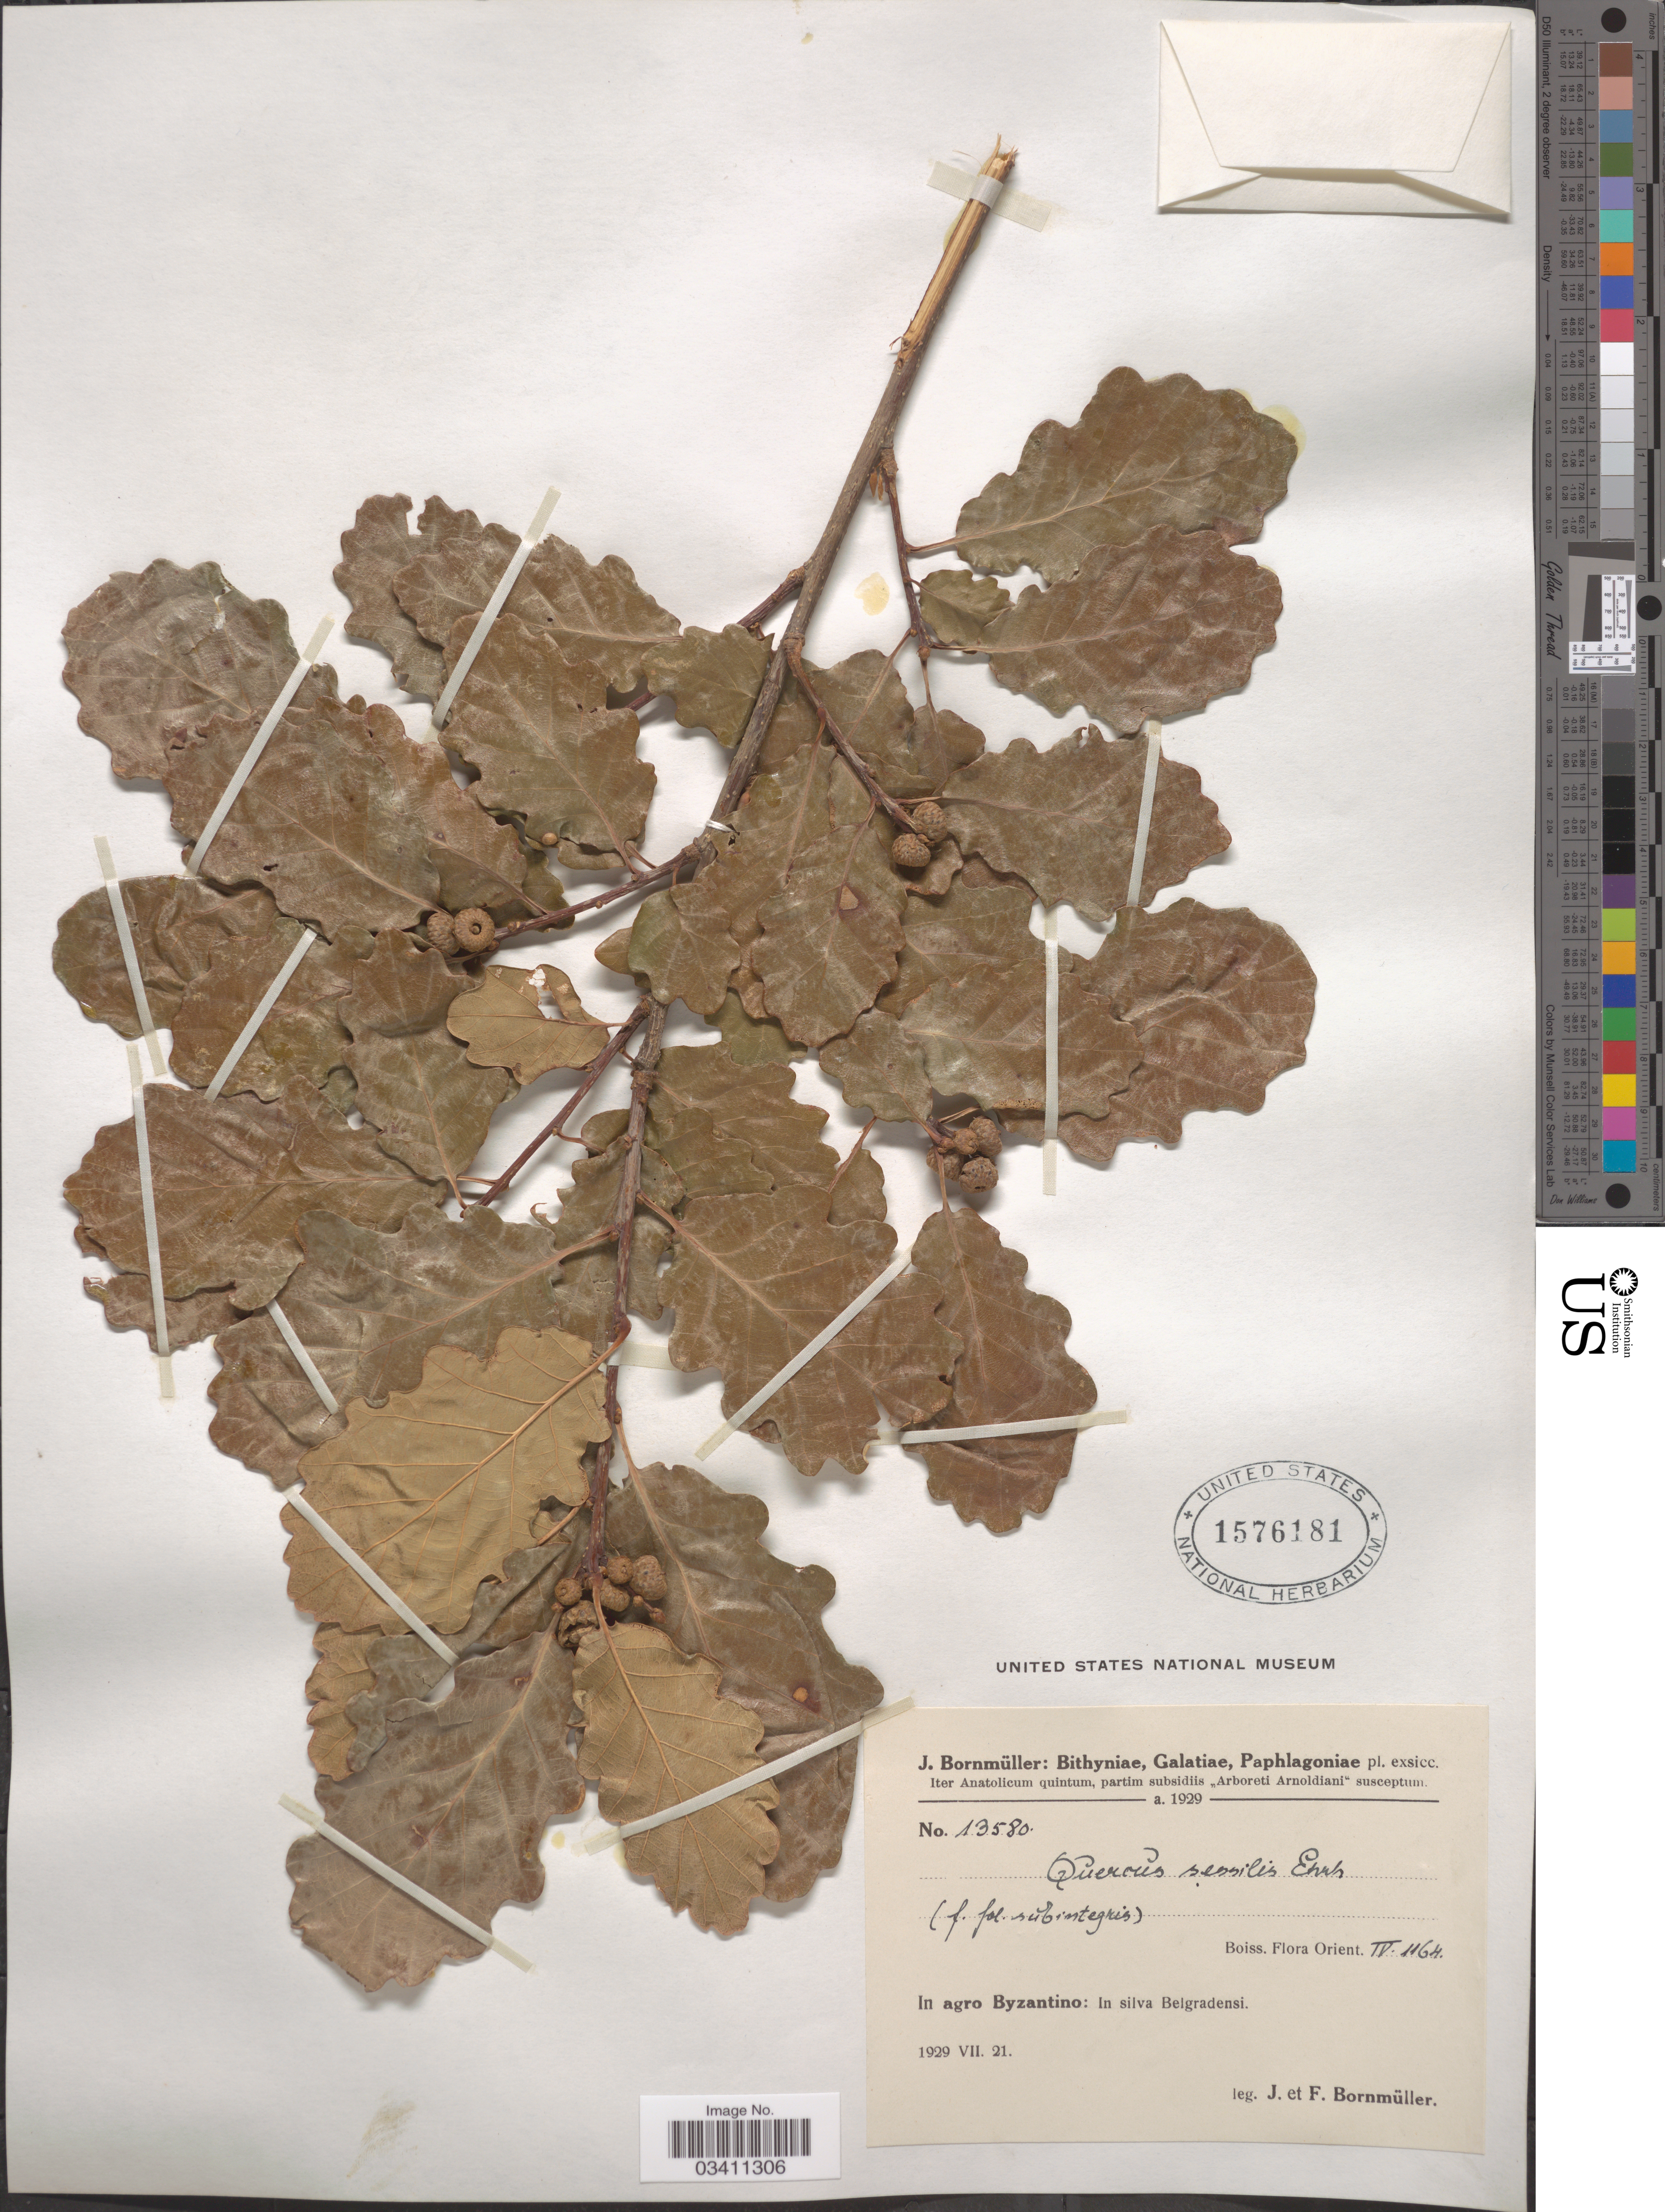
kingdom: Plantae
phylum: Tracheophyta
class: Magnoliopsida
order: Fagales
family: Fagaceae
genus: Quercus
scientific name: Quercus sessilis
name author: Ehrh.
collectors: J. Bornmüller & F. Bornmüller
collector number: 13580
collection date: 1929-07-21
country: Serbia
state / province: Belgrade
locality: Bithyniae, Galatiae, Paphlagoniae. Orient. In agro Byzantino: In silva Belgradensi.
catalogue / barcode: US 1576181